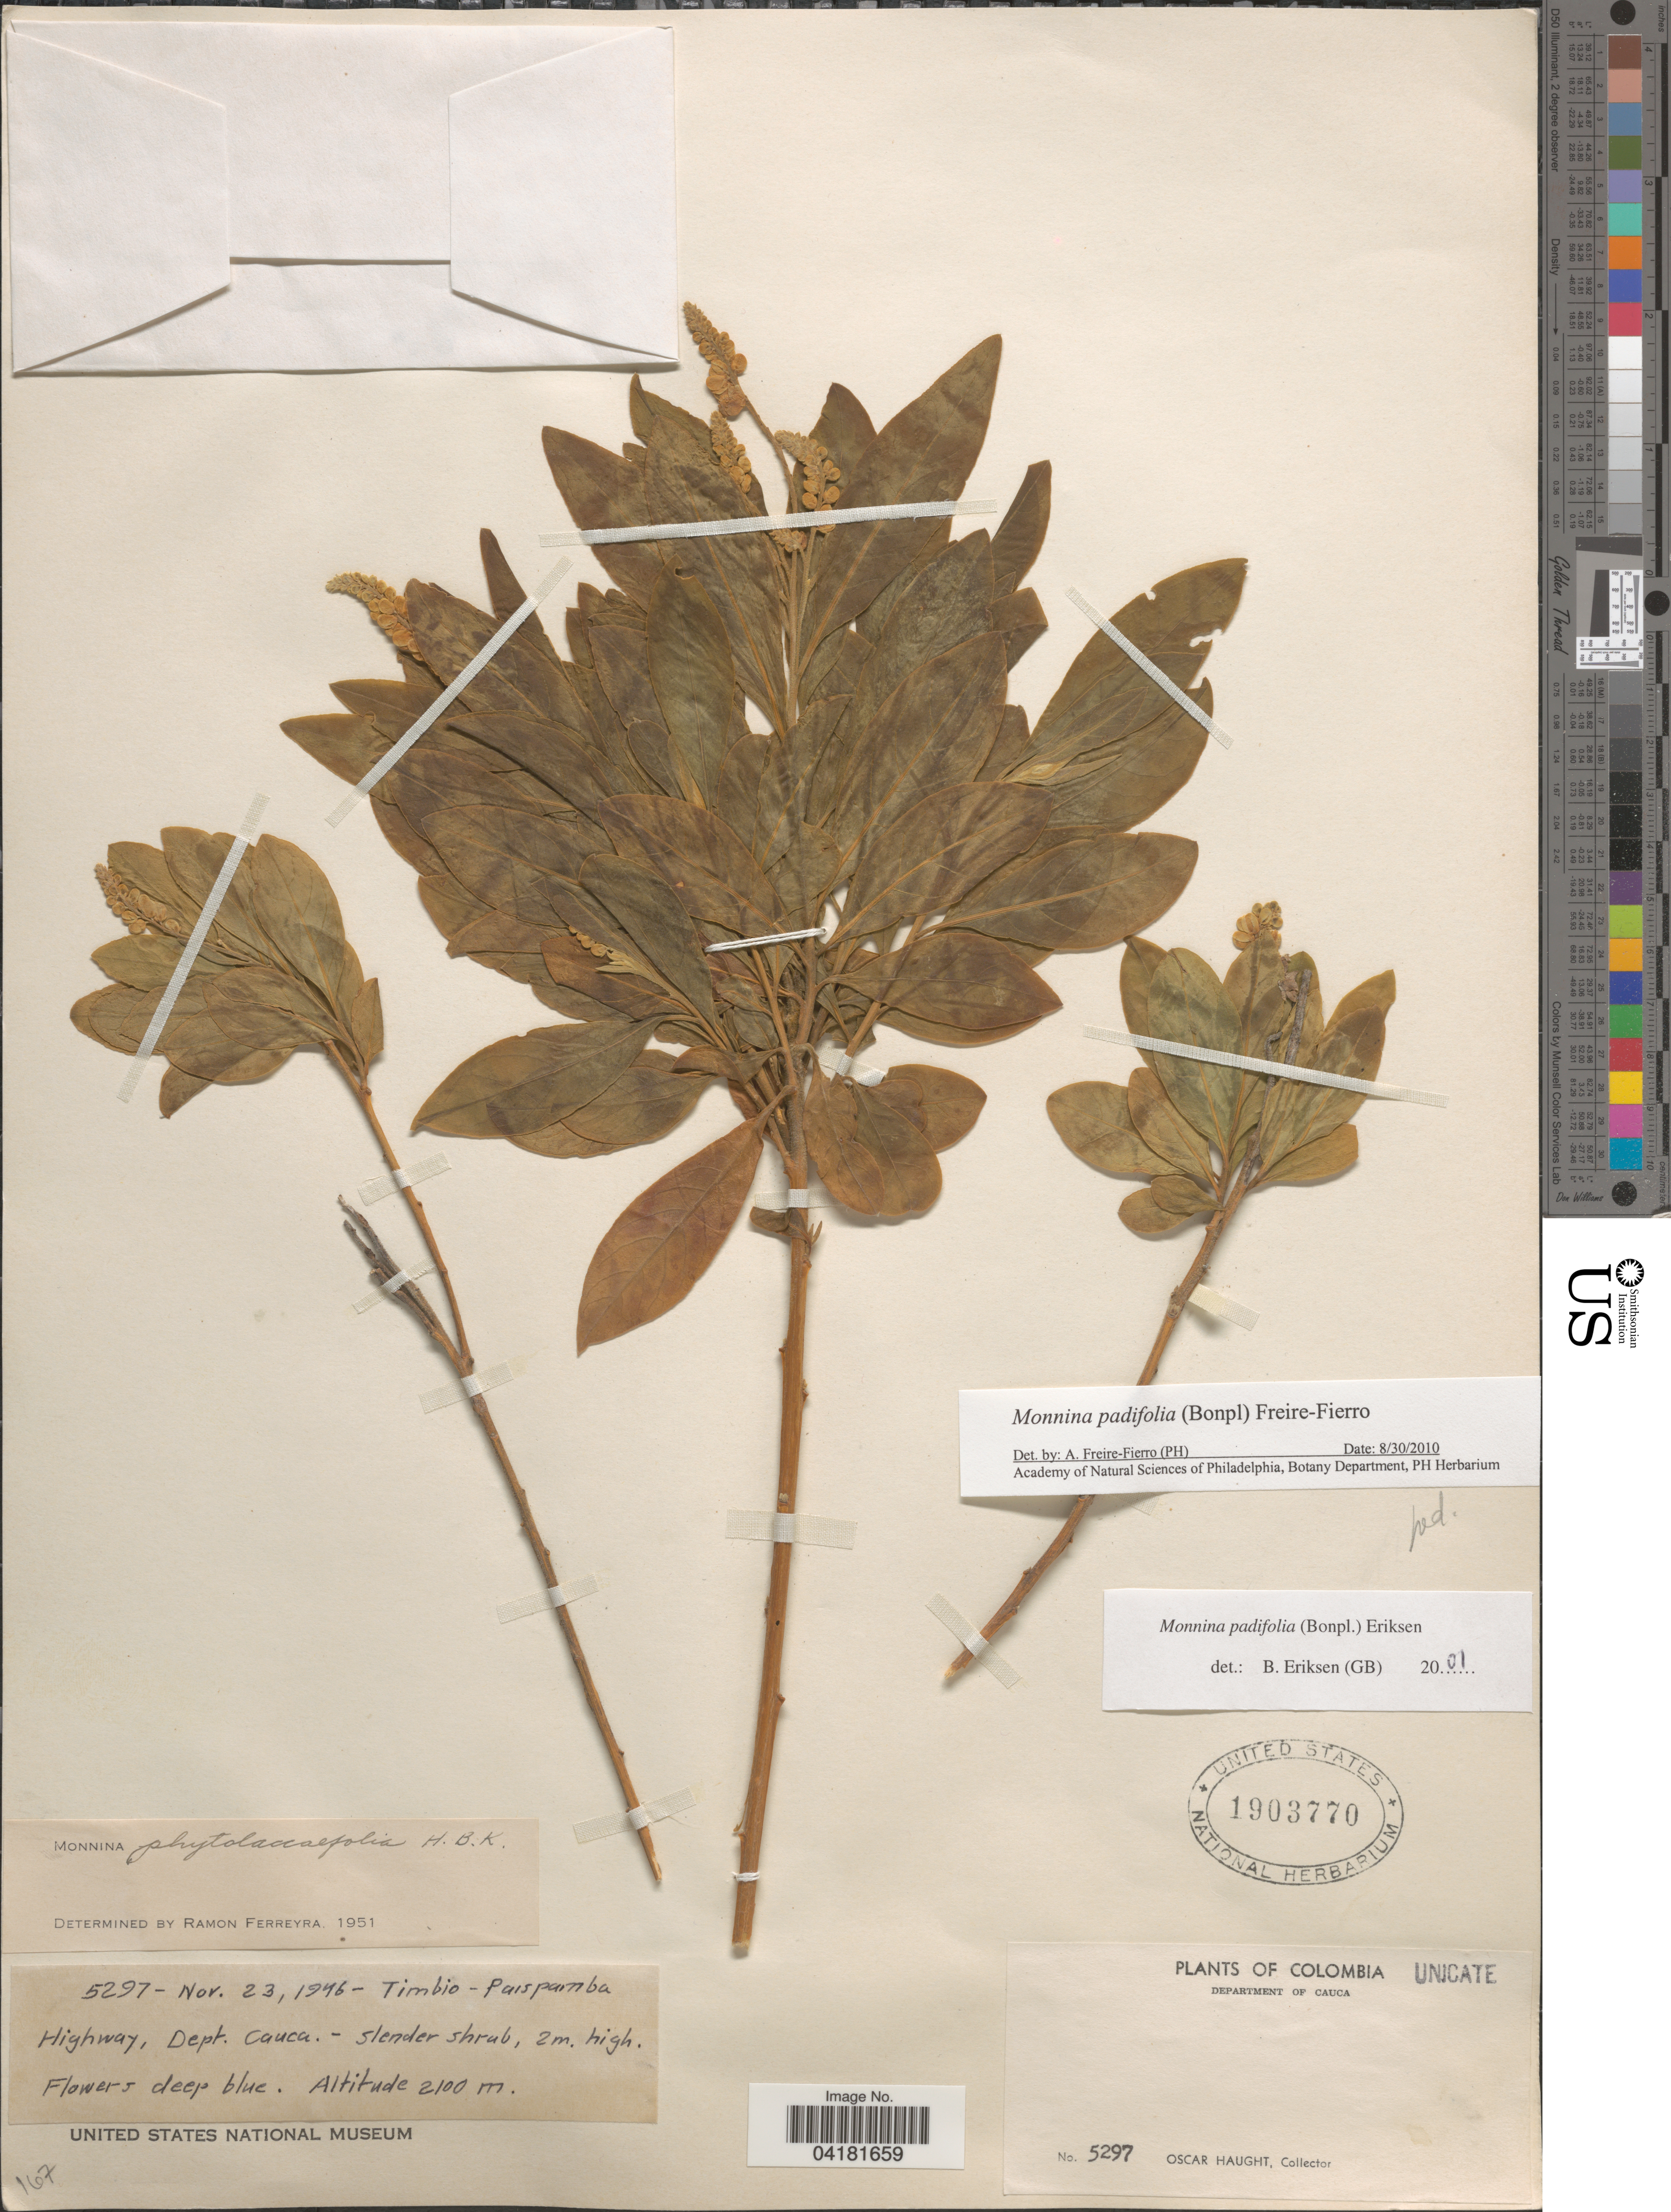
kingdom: Plantae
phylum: Tracheophyta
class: Magnoliopsida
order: Fabales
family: Polygalaceae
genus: Monnina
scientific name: Monnina padifolia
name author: (Bonpl.) Freire-Fierro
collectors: O. L. Haught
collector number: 5297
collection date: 1946-11-23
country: Colombia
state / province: Cauca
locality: Timbio-Paispamba Highway, Dept. Cauca.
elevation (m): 2100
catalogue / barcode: US 1903770